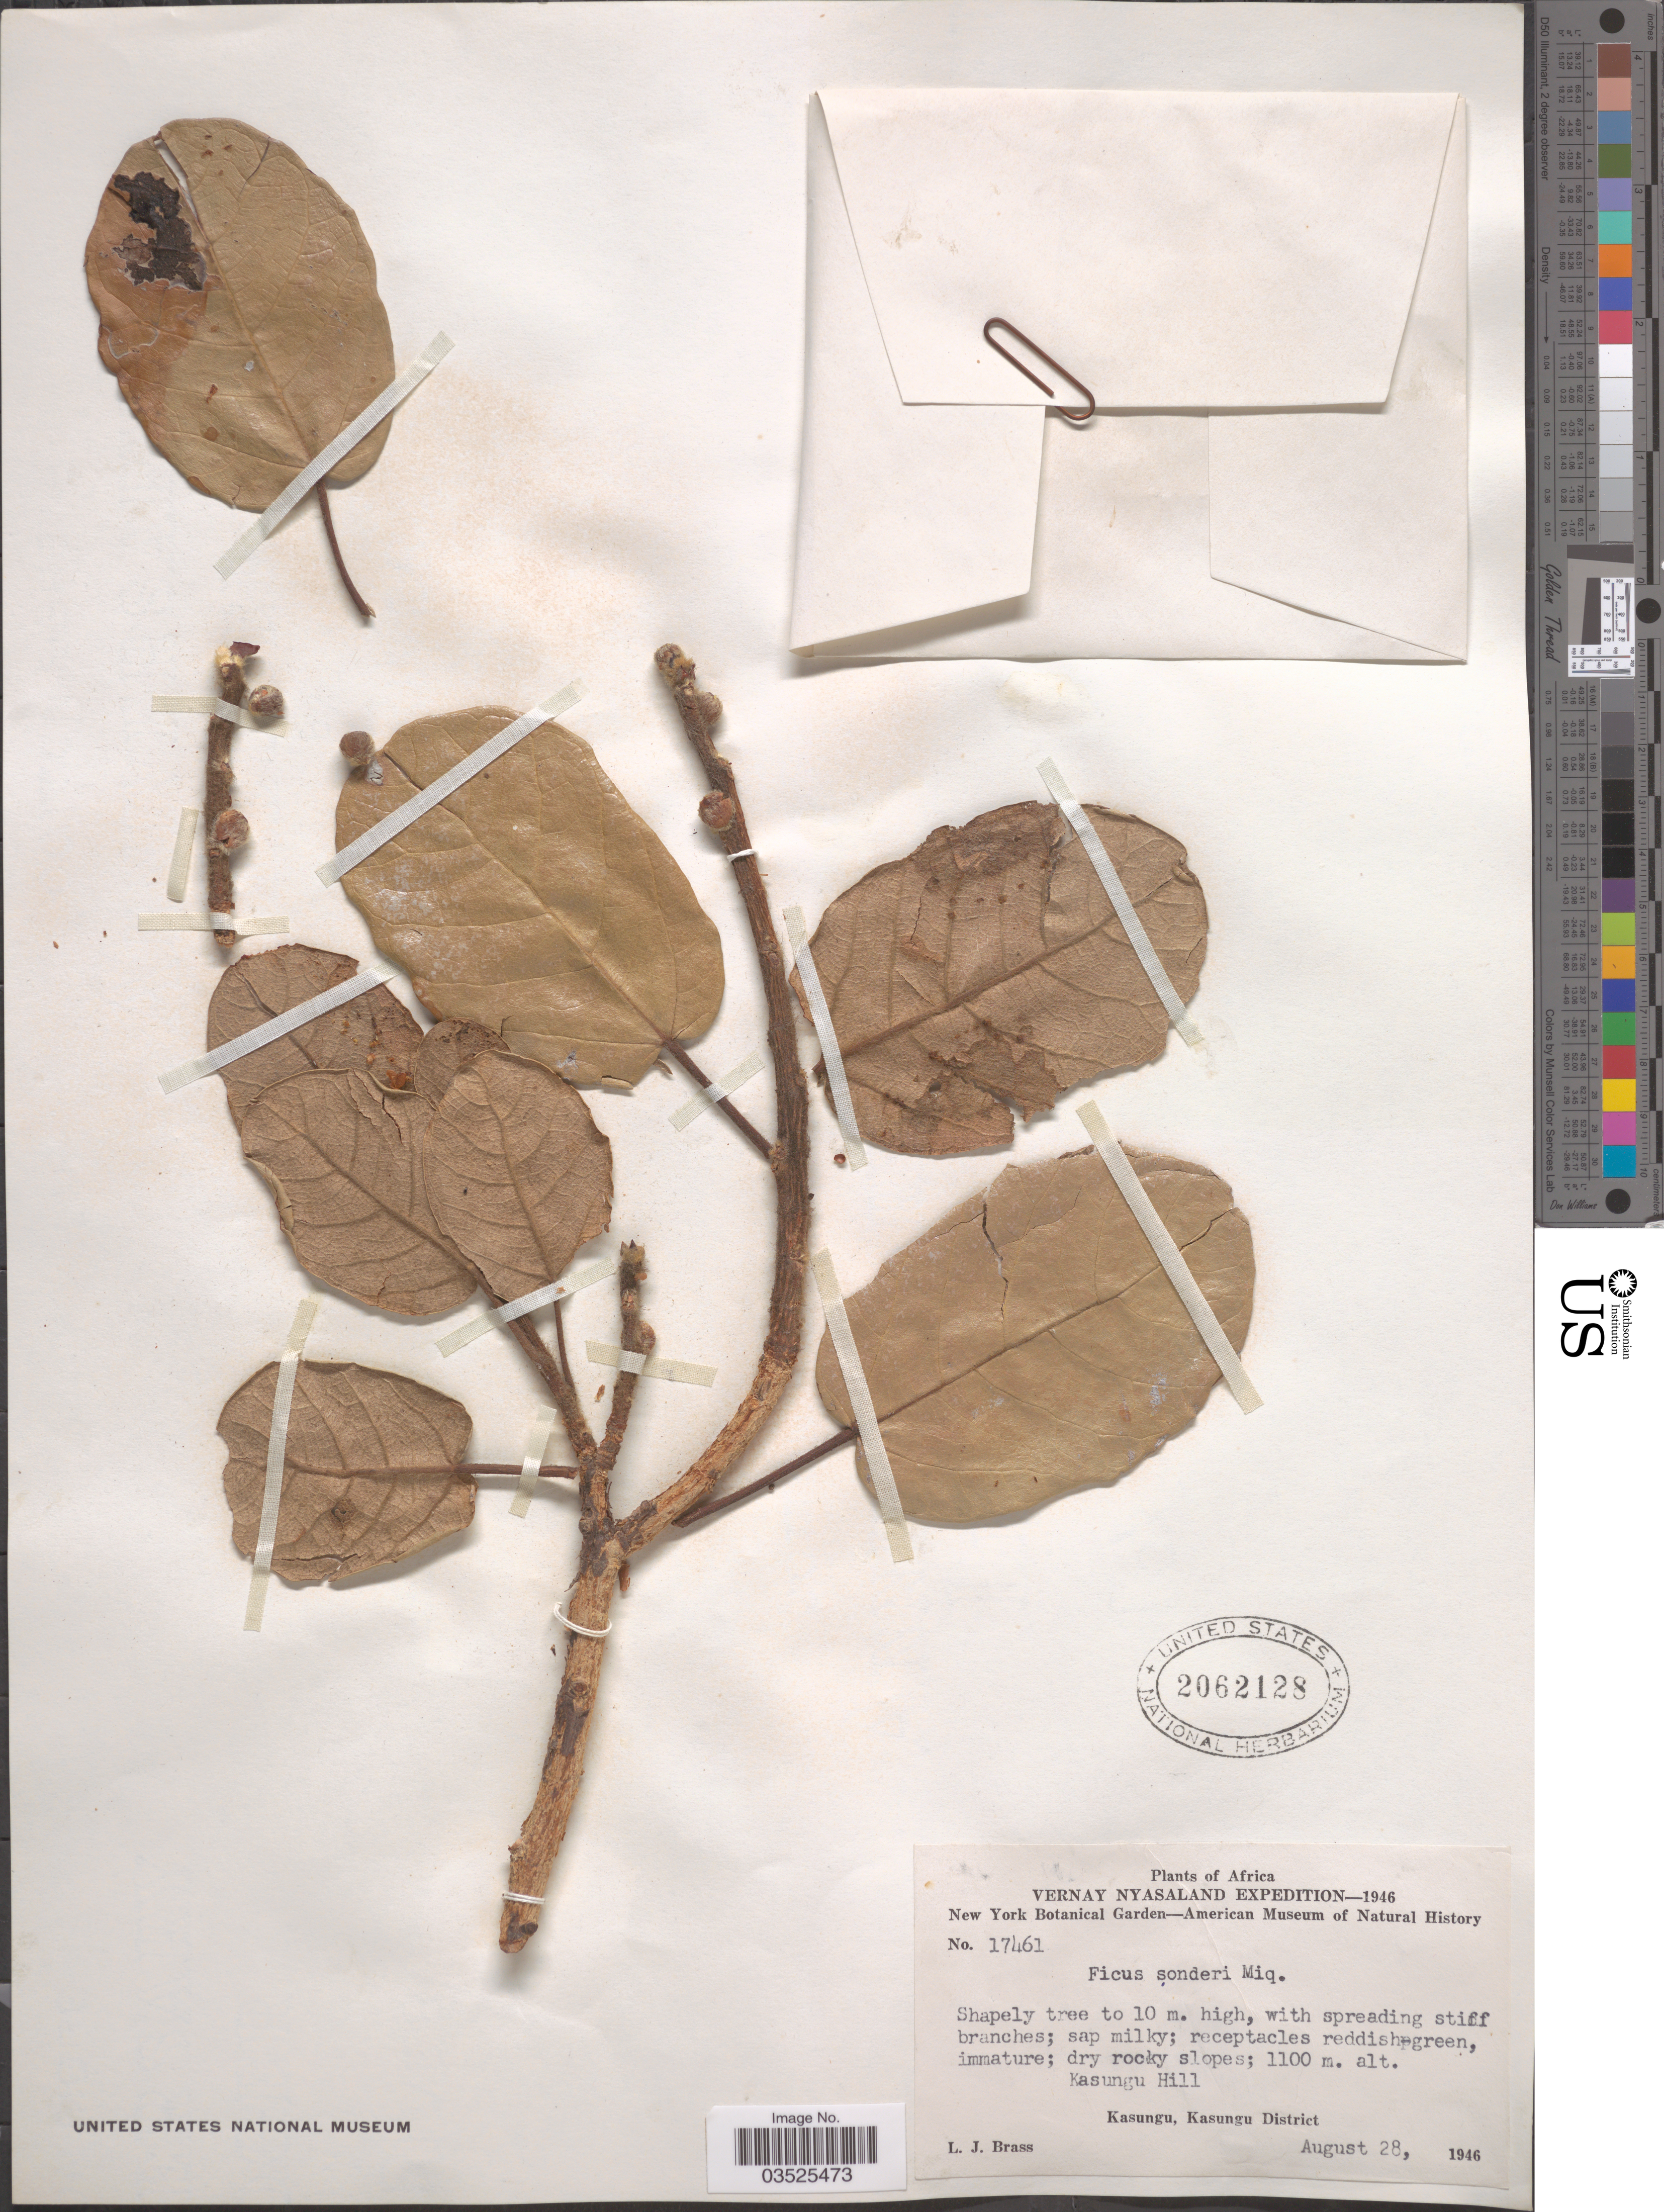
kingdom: Plantae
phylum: Tracheophyta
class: Magnoliopsida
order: Rosales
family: Moraceae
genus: Ficus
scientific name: Ficus sonderi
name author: Miq.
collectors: L. J. Brass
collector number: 17461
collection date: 1946-08-28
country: Malawi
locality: Vernay Nyasaland. Kasungu Hill. Kasungu, Kasungu District.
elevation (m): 1100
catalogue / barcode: US 2062128